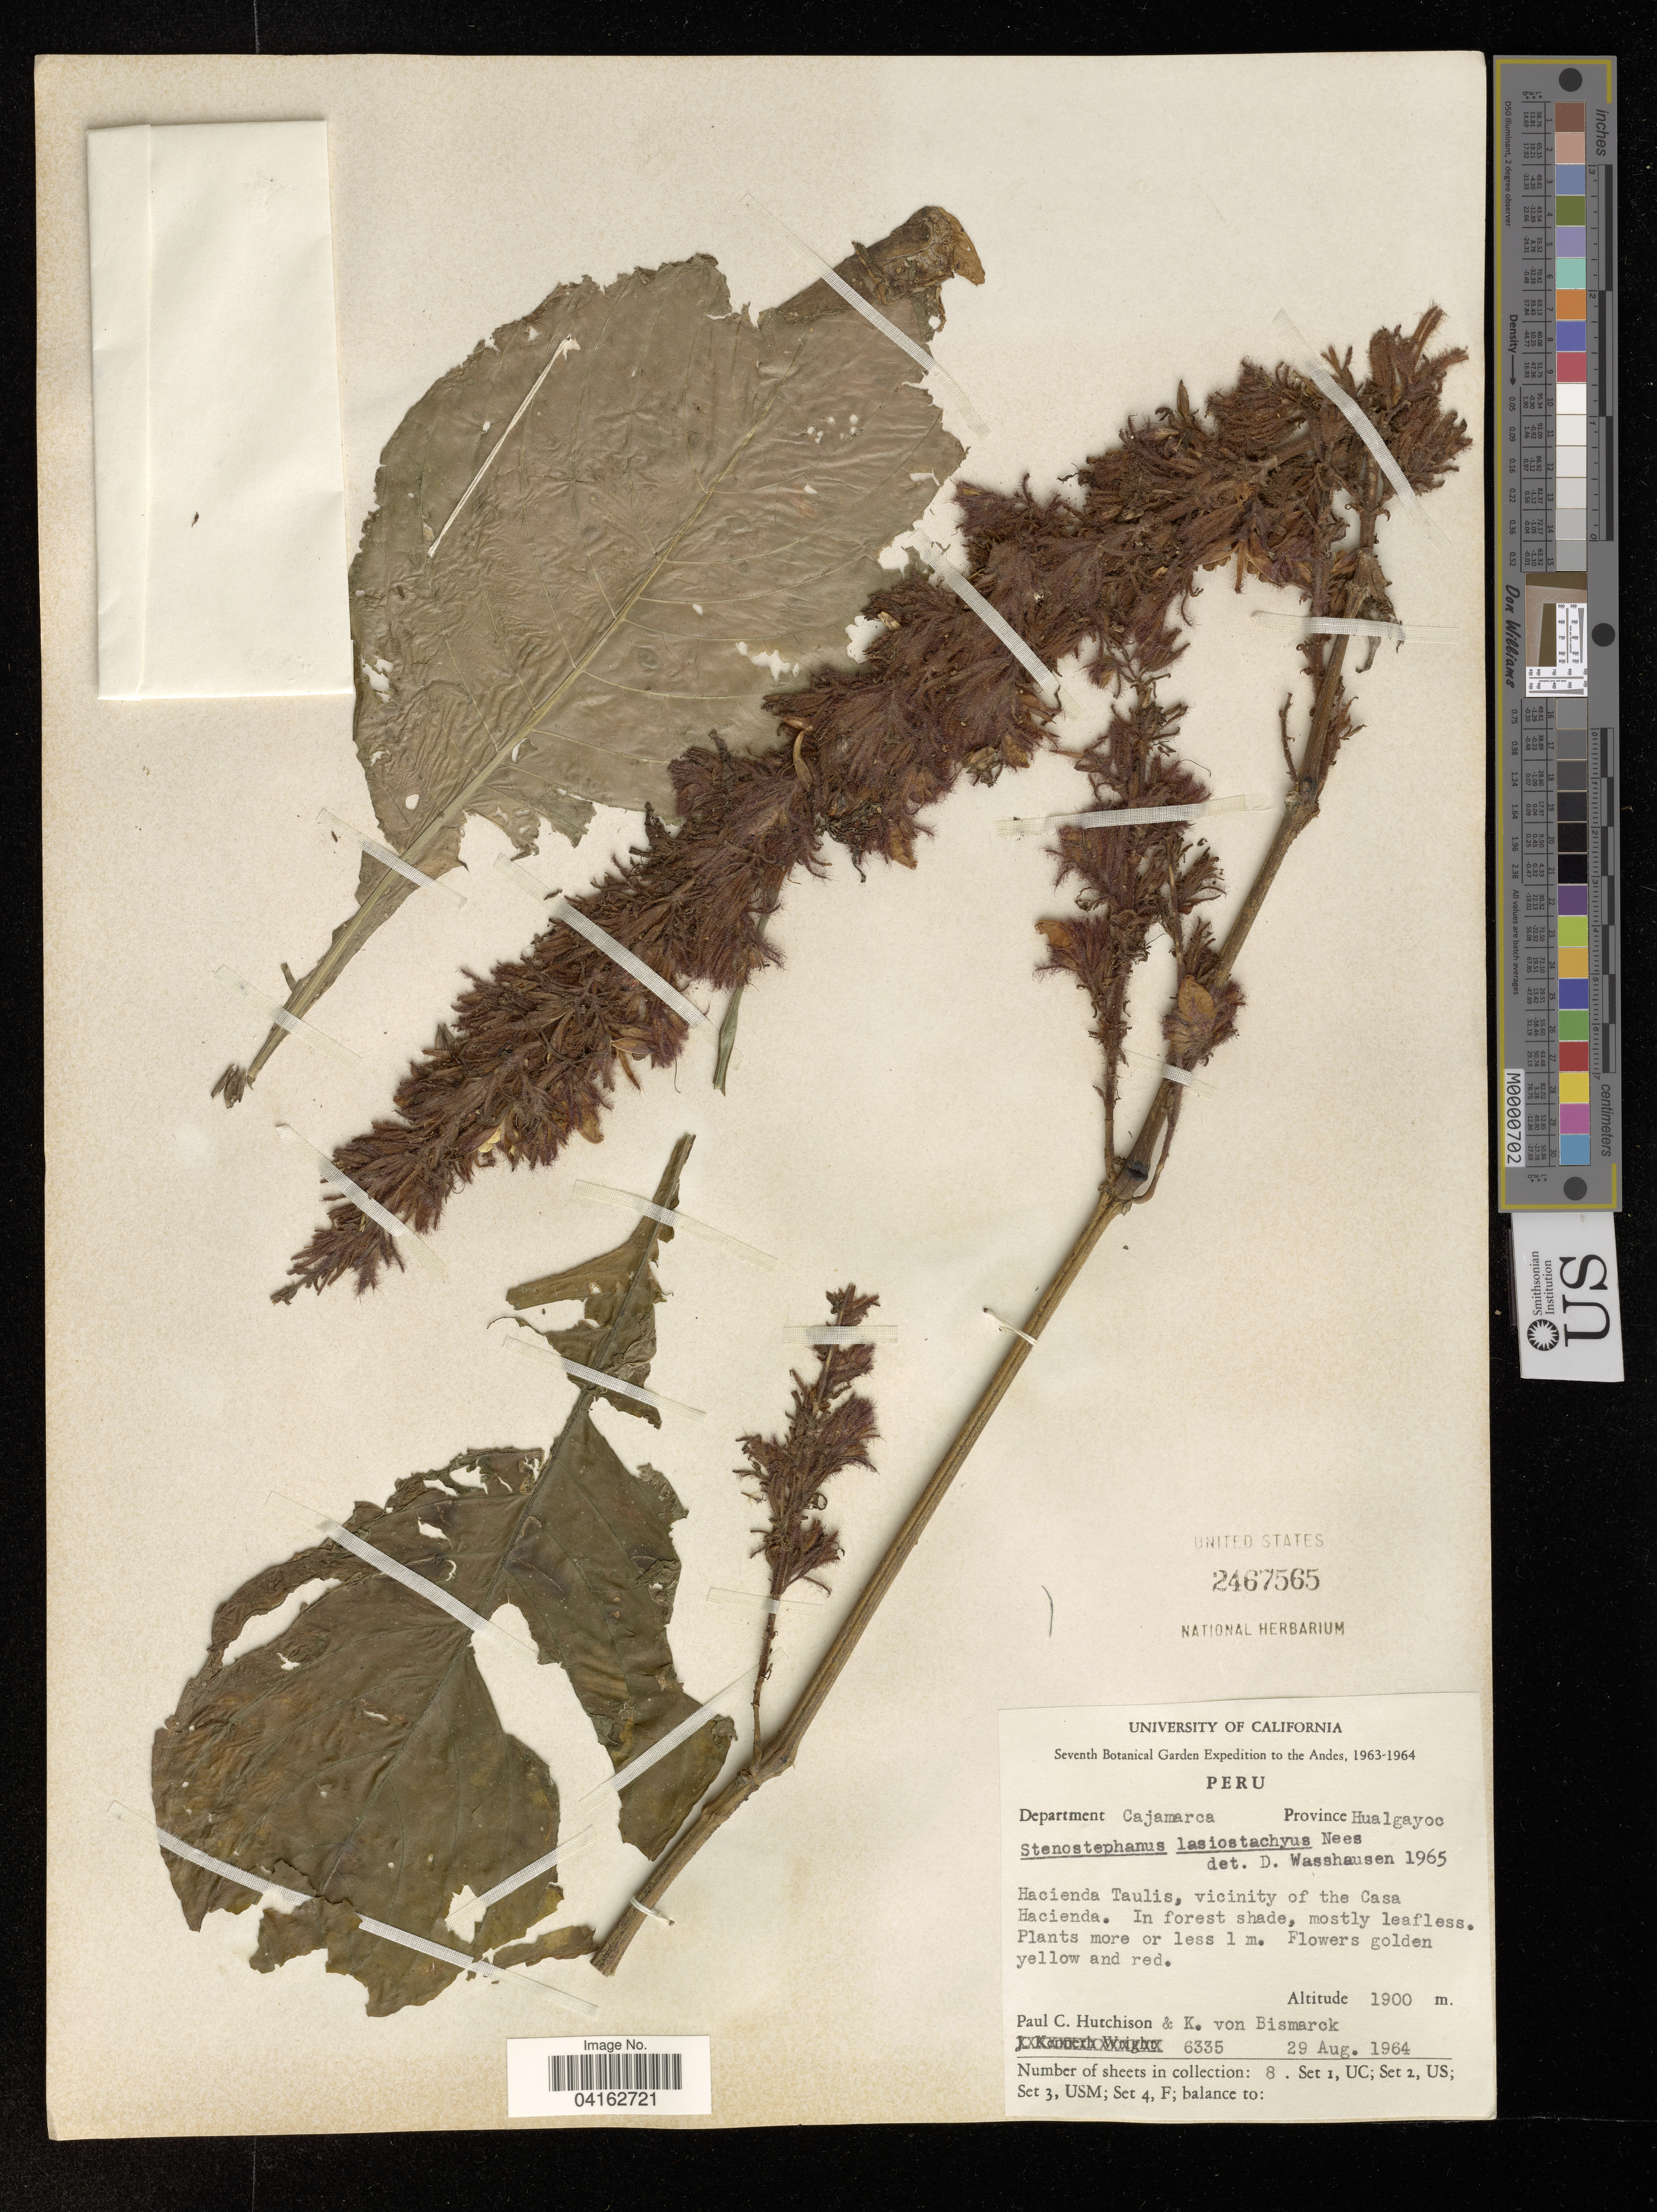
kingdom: Plantae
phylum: Tracheophyta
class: Magnoliopsida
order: Lamiales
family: Acanthaceae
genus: Stenostephanus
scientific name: Stenostephanus lasiostachyus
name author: Nees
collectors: P. C. Hutchison & K. von Bismarck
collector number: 6335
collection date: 1964-08-29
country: Peru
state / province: Cajamarca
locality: The Andes. Province Hualgayoc. Hacienda Taulis, vicinity of the Casa Hacienda.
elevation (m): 1900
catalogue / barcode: US 2467565